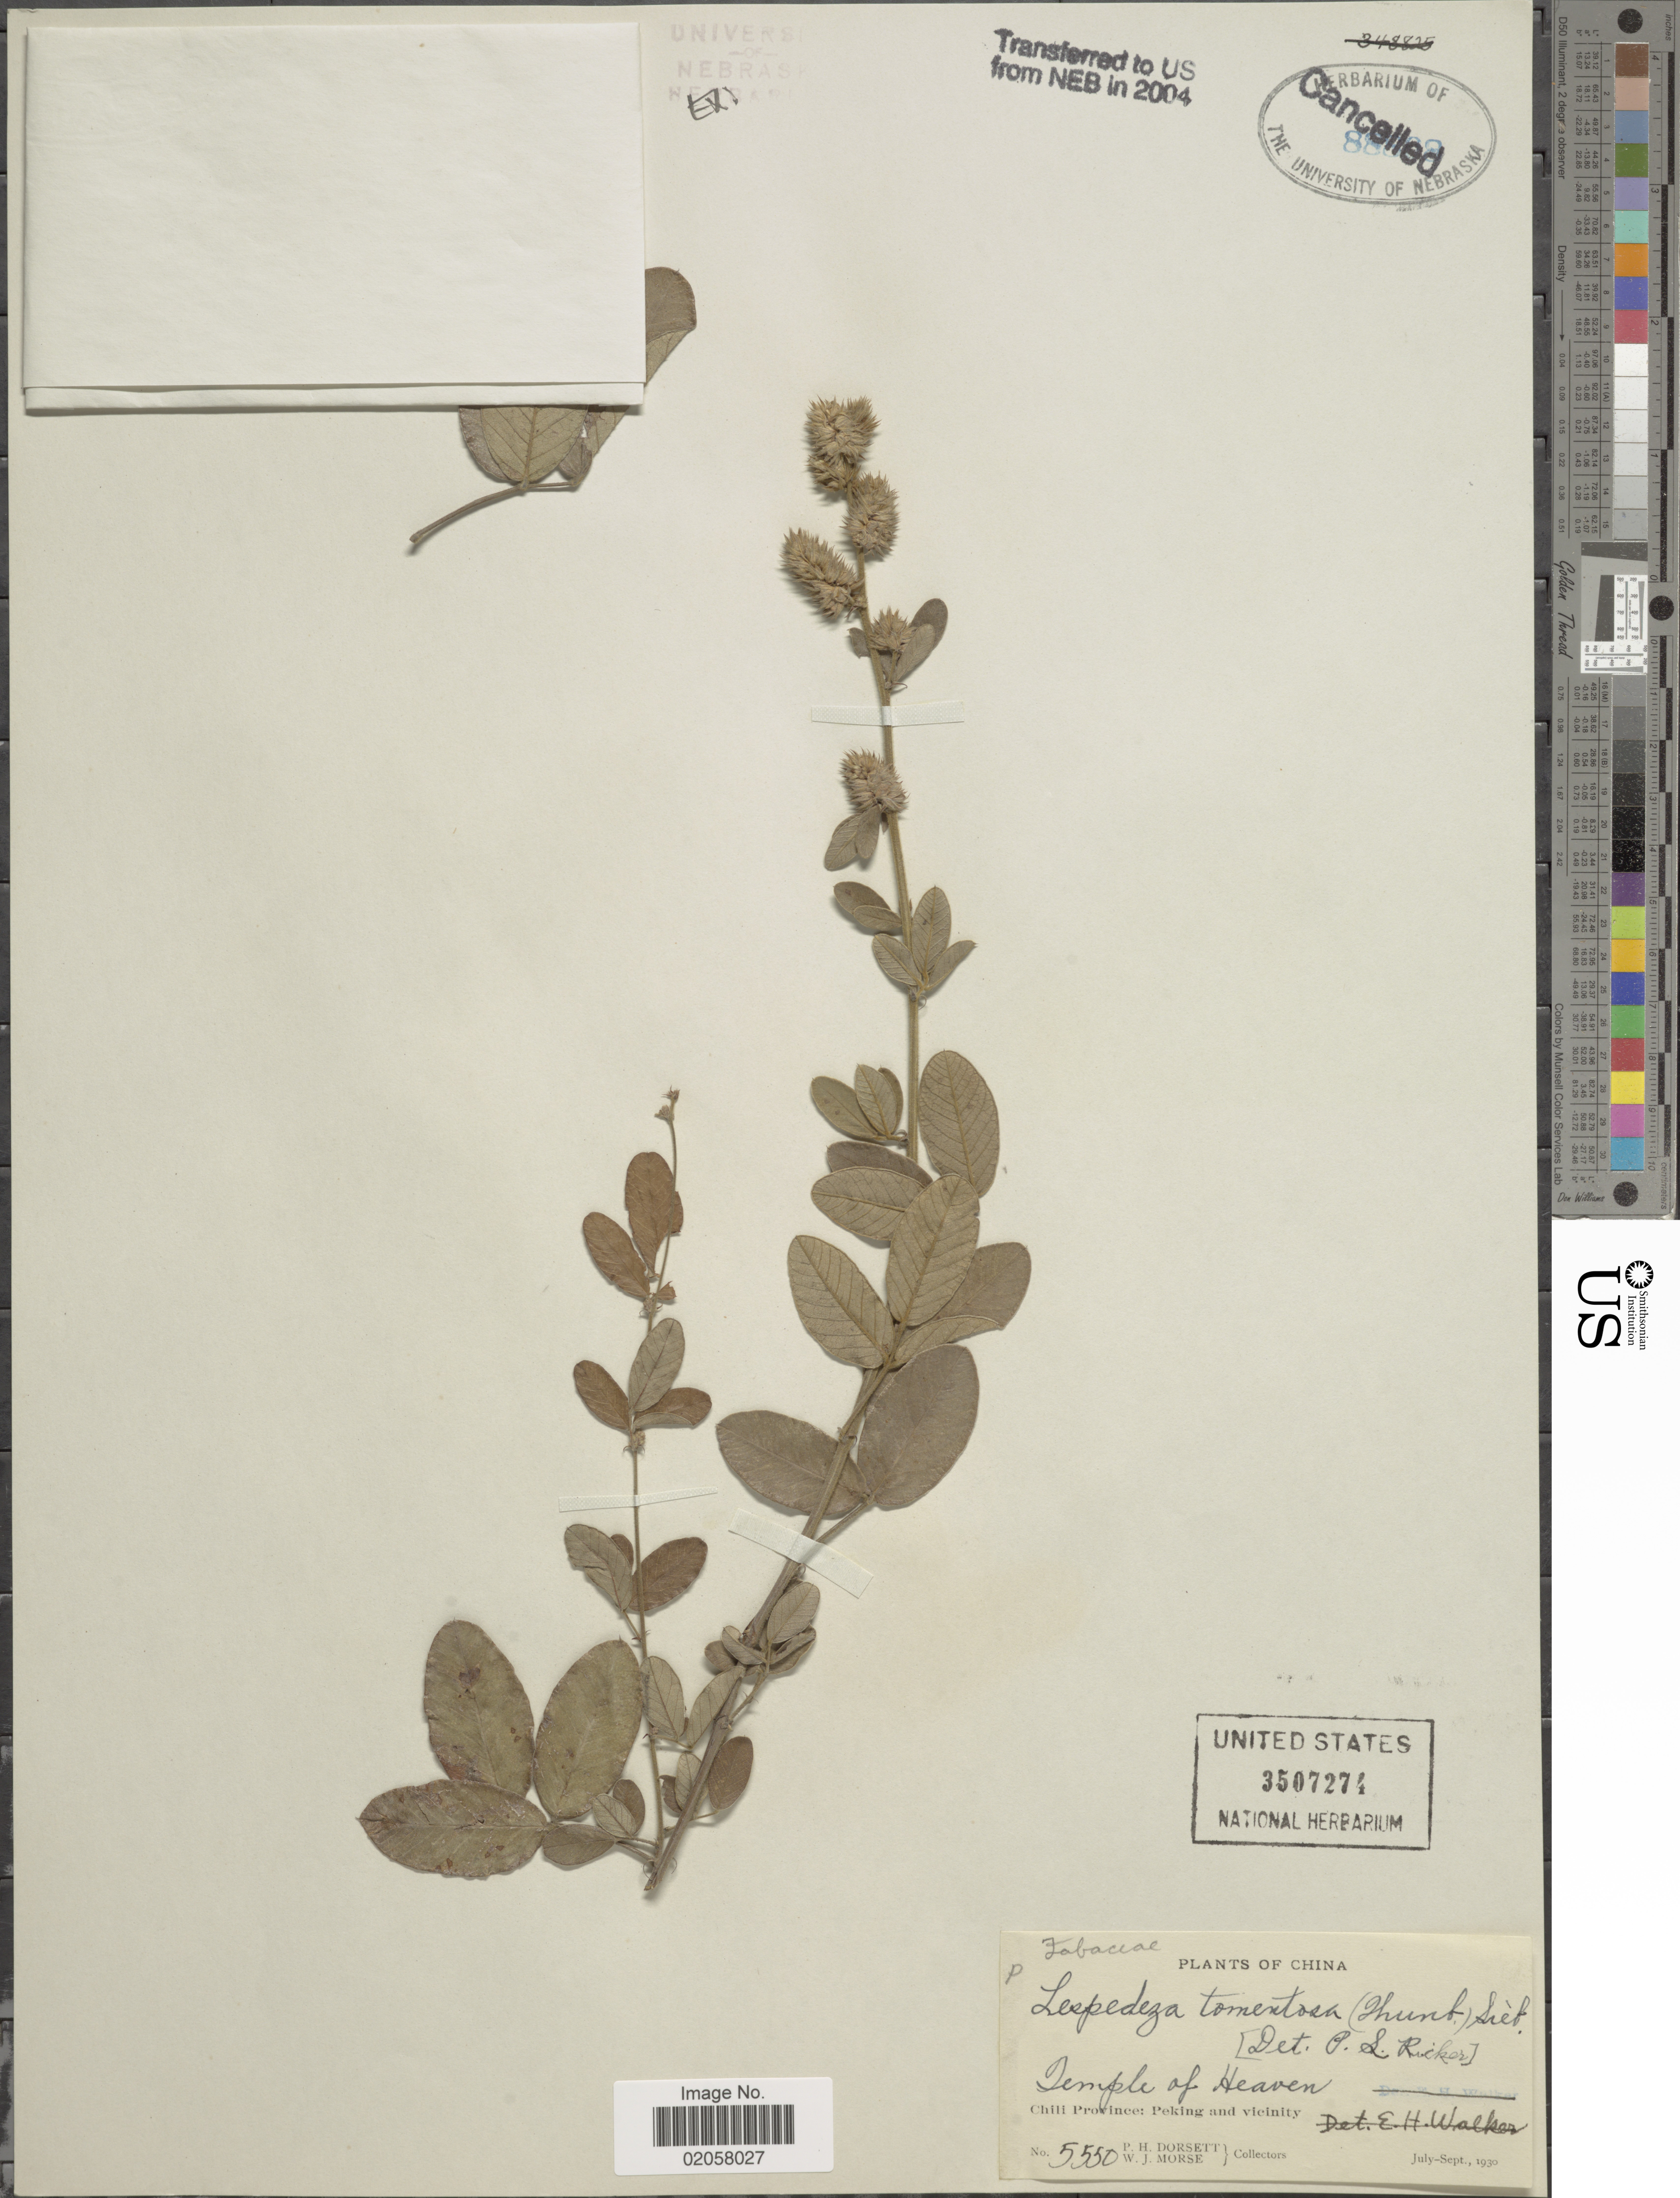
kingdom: Plantae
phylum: Tracheophyta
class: Magnoliopsida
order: Fabales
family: Fabaceae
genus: Lespedeza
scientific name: Lespedeza tomentosa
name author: (Thunb.) Siebold ex Maxim.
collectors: P. H. Dorsett & W. J. Morse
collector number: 5550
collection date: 1930-07/1930-09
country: China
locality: Temple of Heaven, Chili Province: Peking and Vicinity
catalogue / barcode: US 3507274